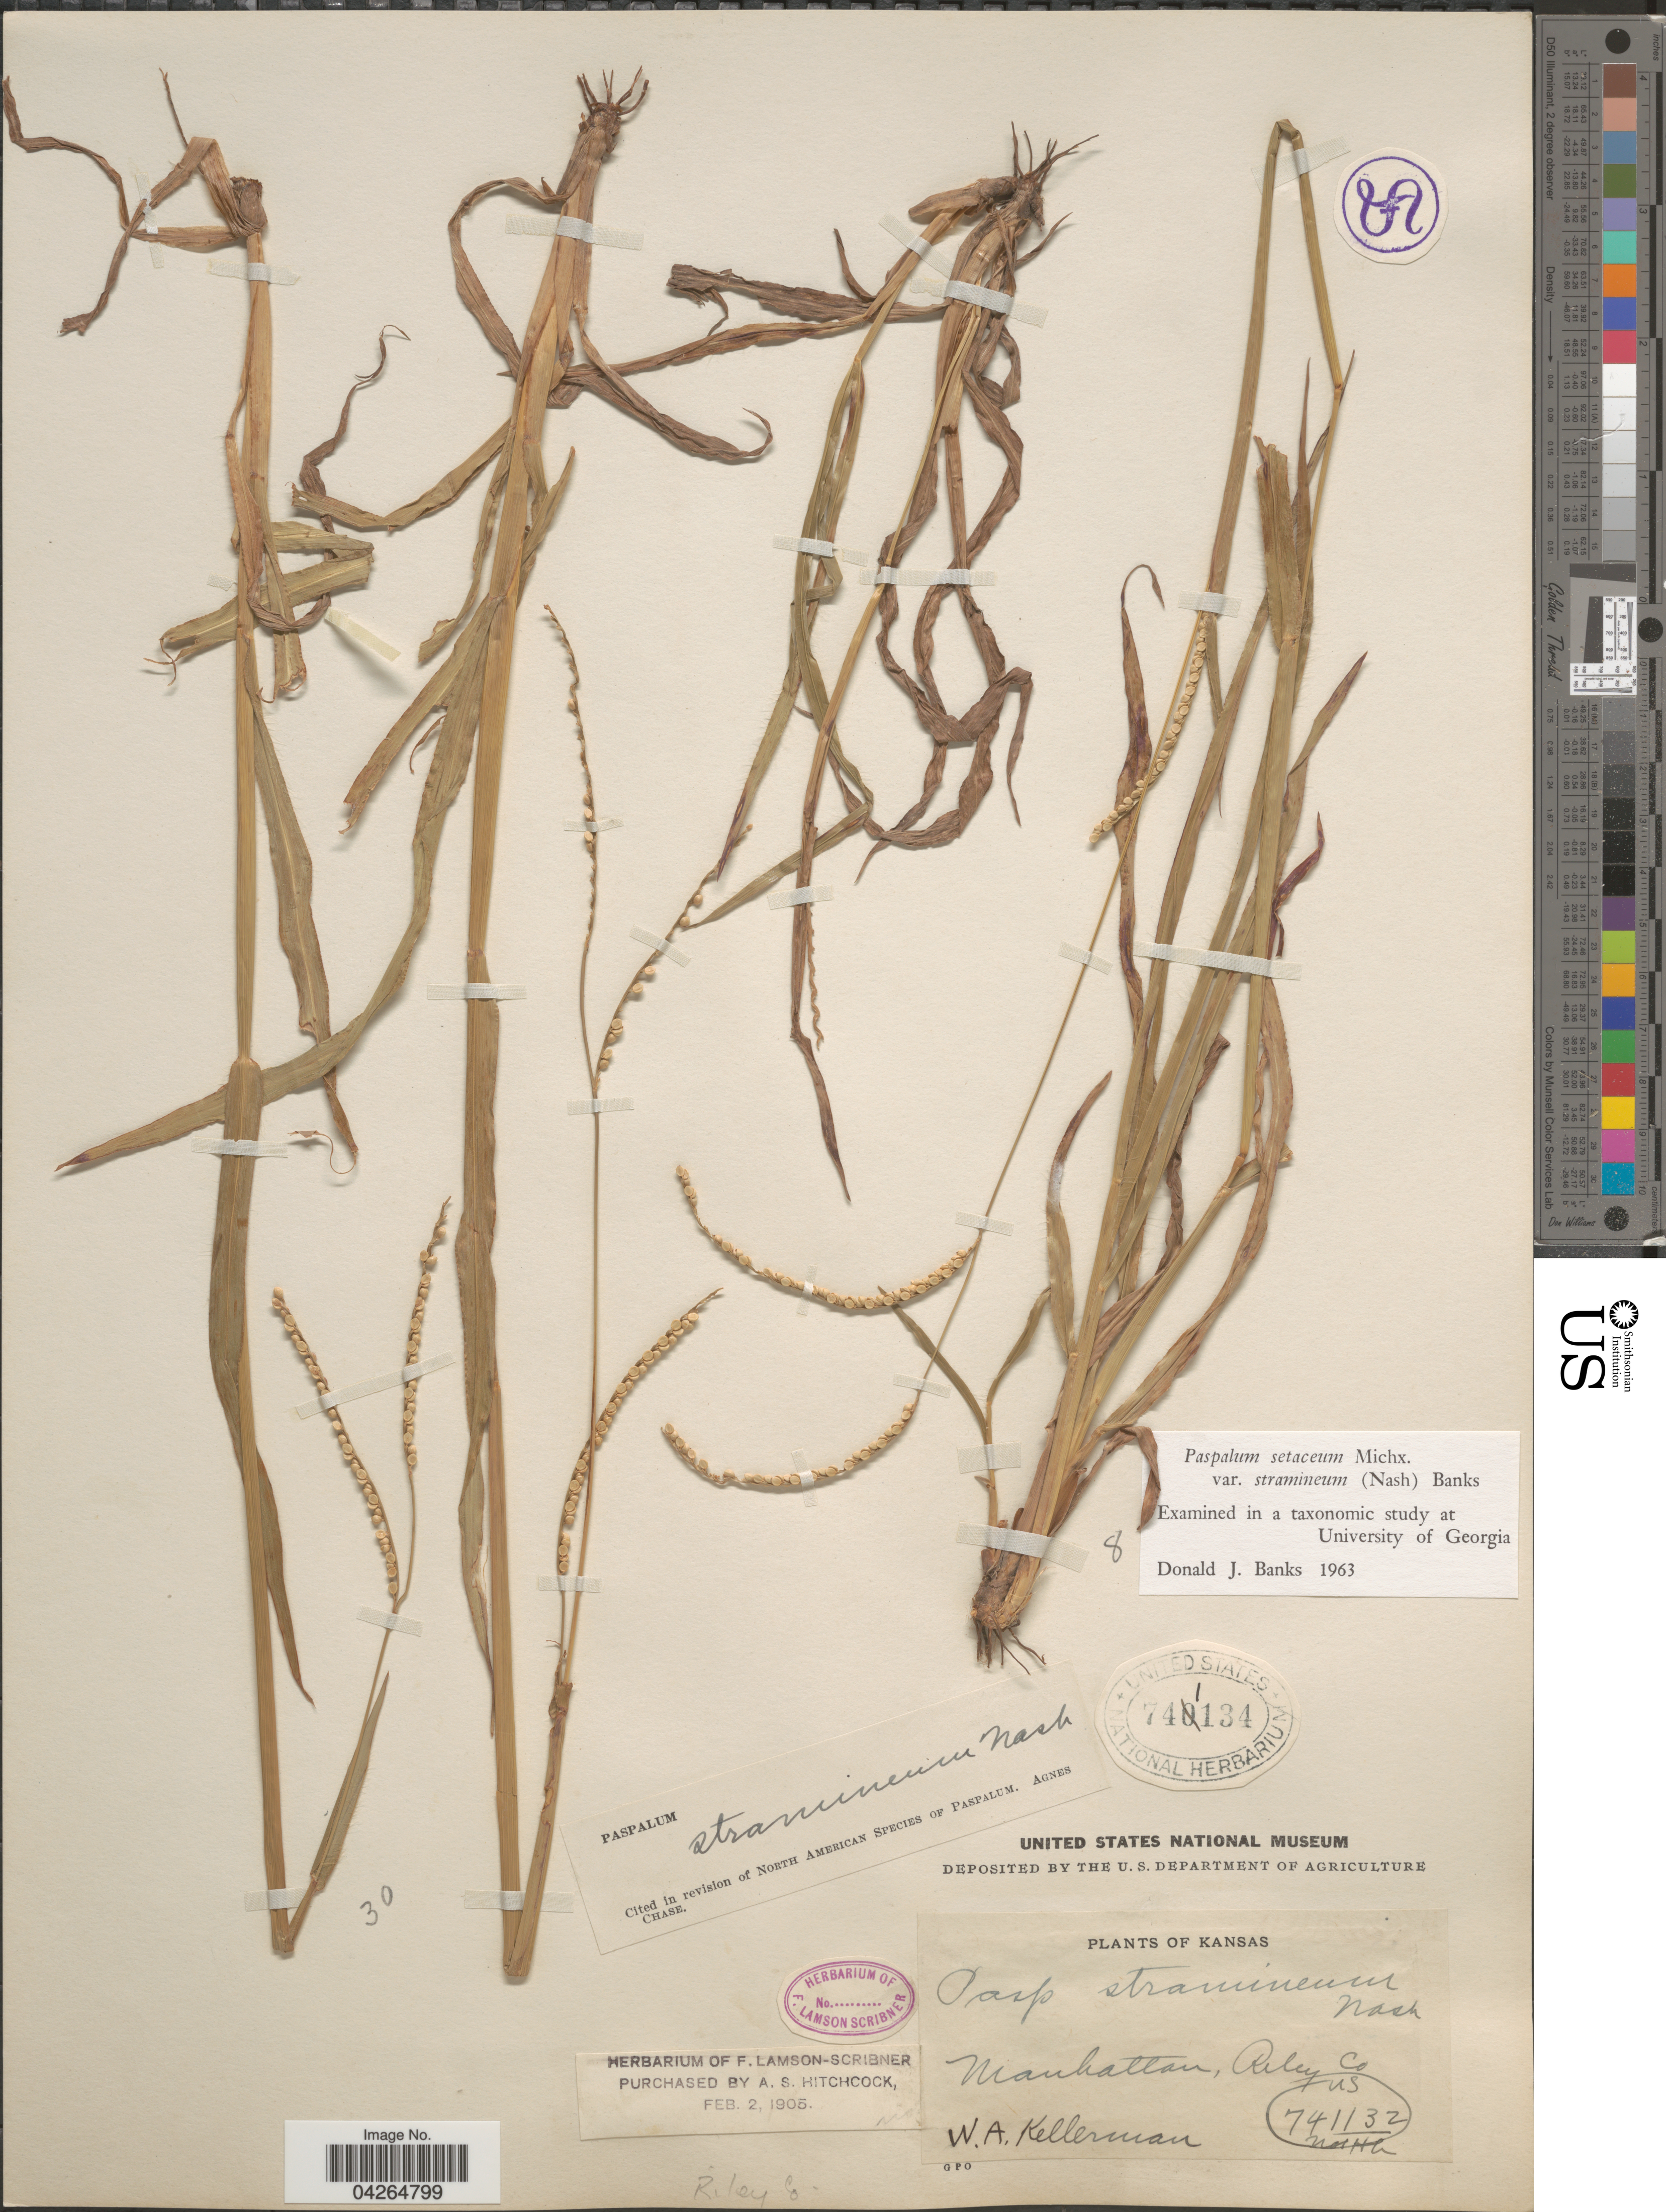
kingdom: Plantae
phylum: Tracheophyta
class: Liliopsida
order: Poales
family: Poaceae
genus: Paspalum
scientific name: Paspalum setaceum var. stramineum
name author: (Nash) D.J. Banks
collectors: W. Kellerman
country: United States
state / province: Kansas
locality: Manhattan, Riley Co.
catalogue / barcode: US 741134